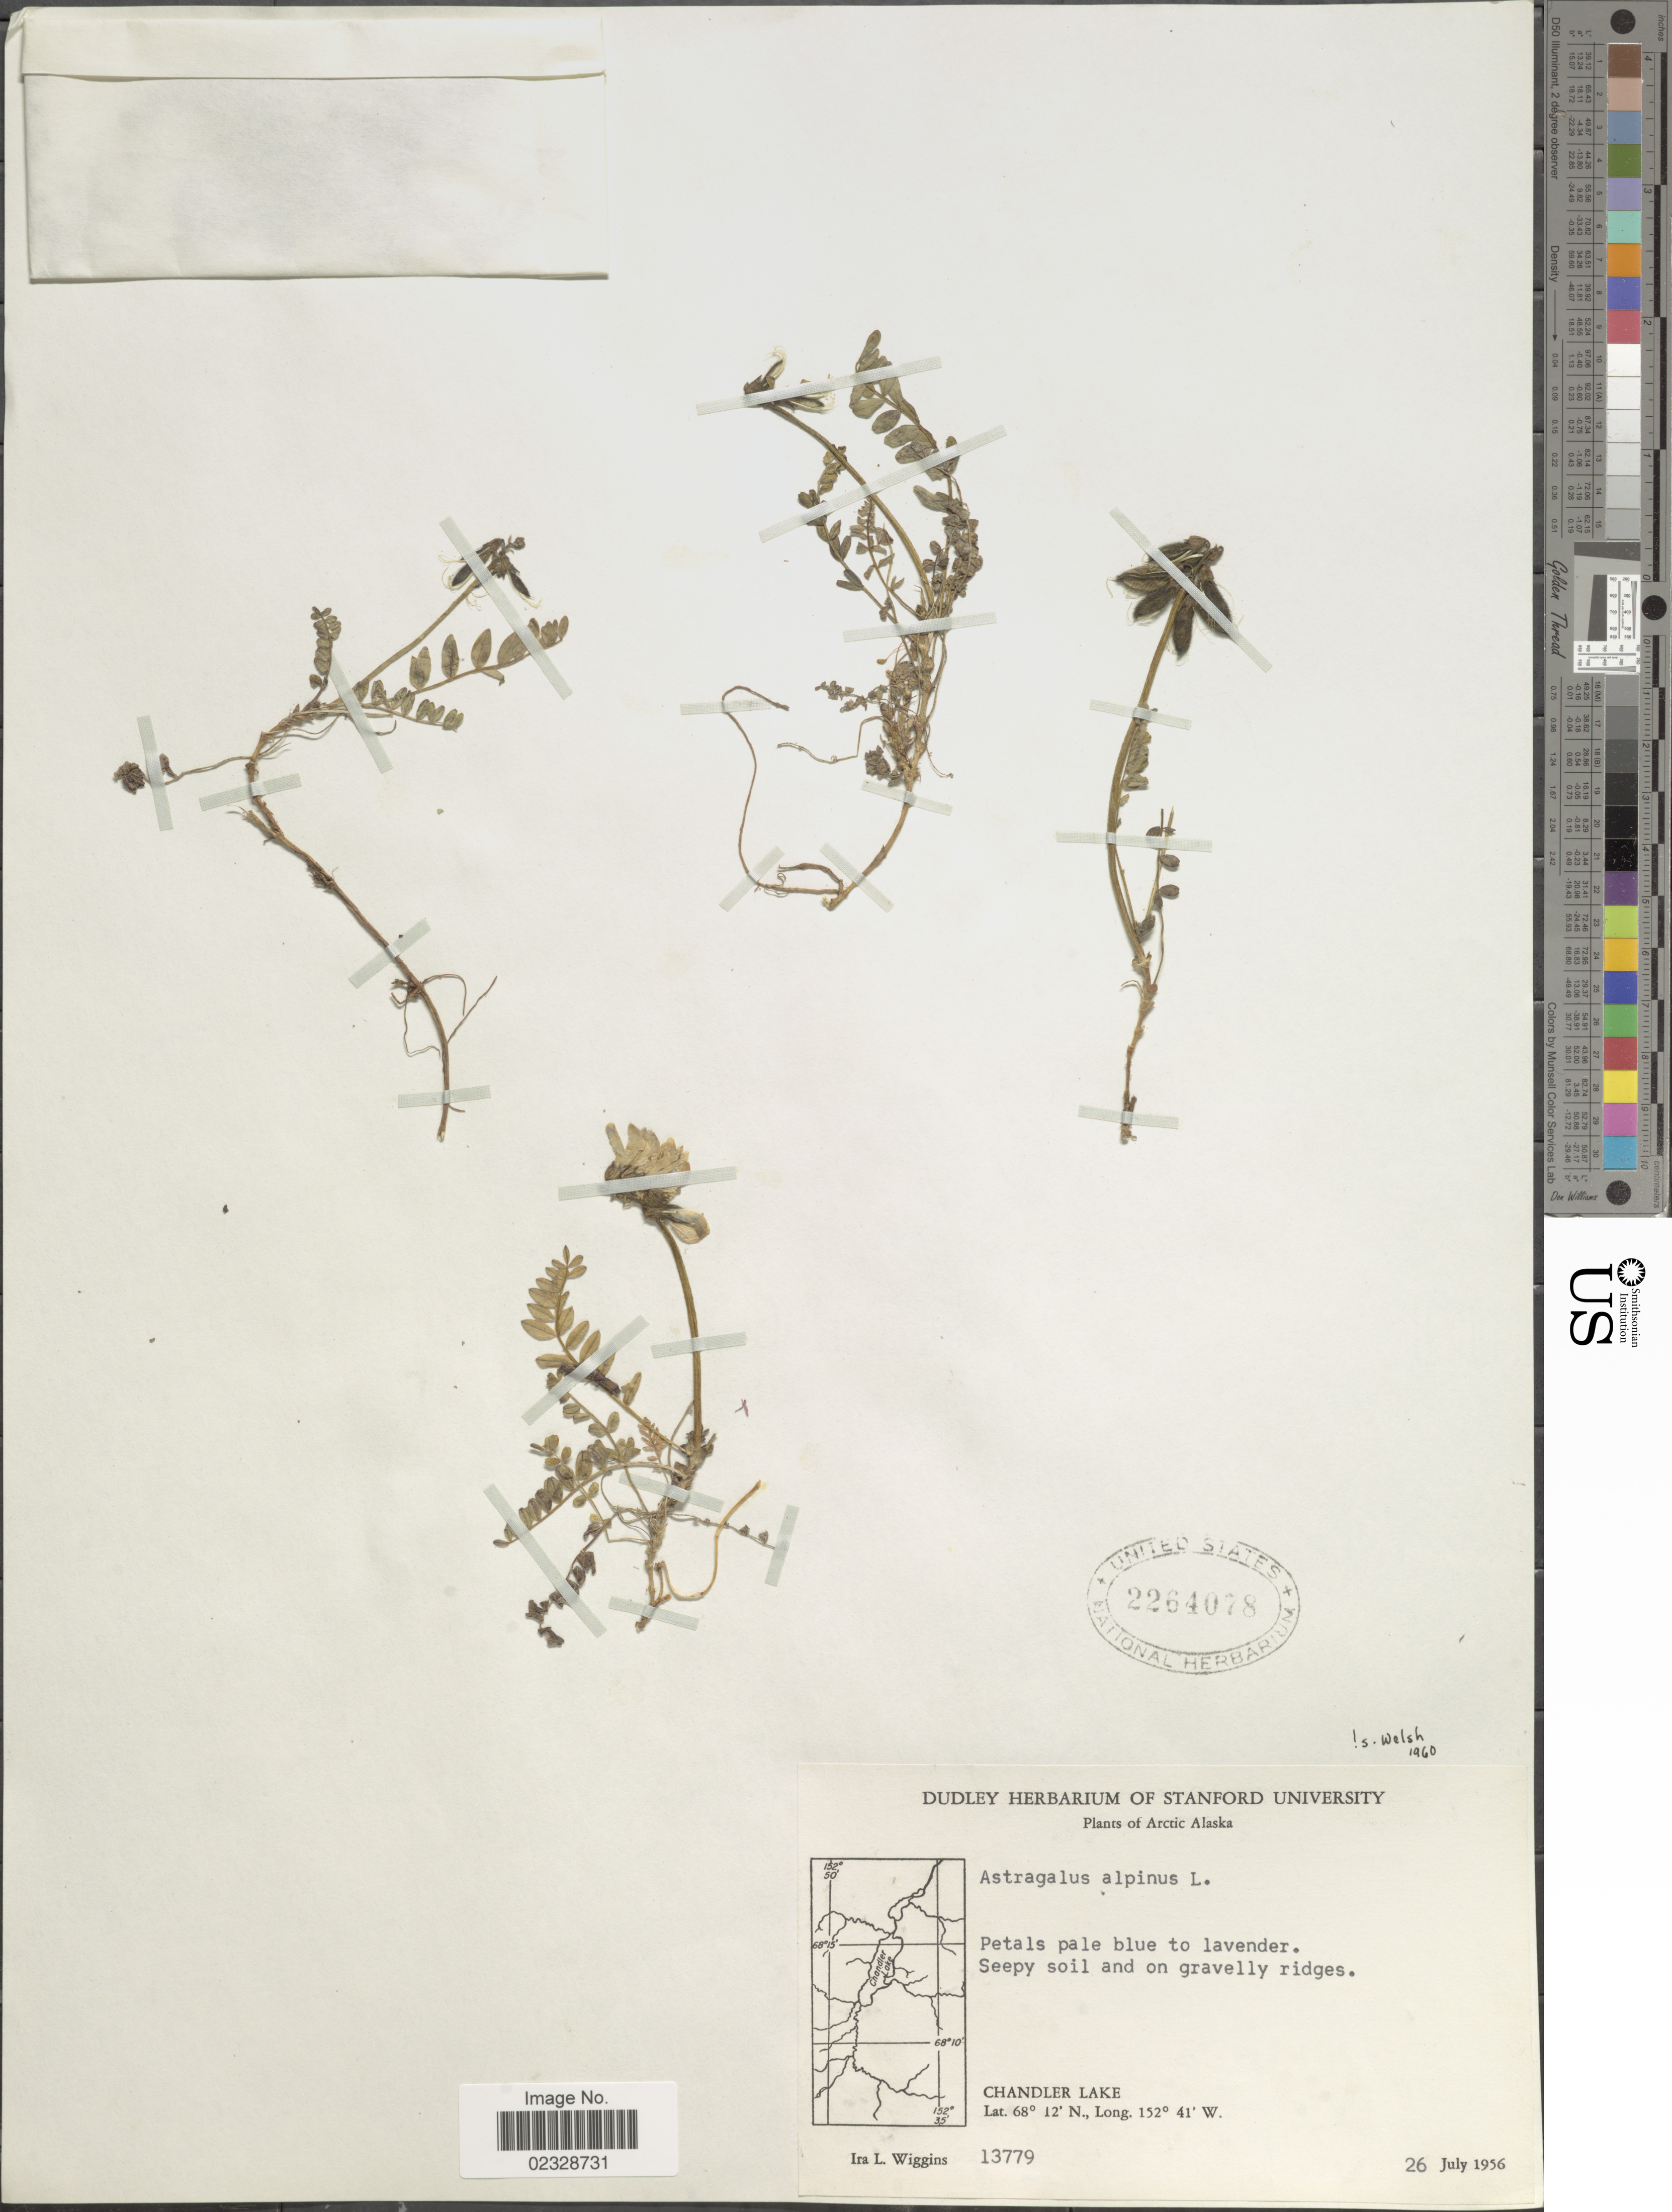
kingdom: Plantae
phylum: Tracheophyta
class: Magnoliopsida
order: Fabales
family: Fabaceae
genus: Astragalus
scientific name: Astragalus alpinus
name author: L.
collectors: I. L. Wiggins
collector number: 13779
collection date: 1956-07-26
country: United States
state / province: Alaska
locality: Arctic Alaska, Chandler Lake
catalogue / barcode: US 2264078